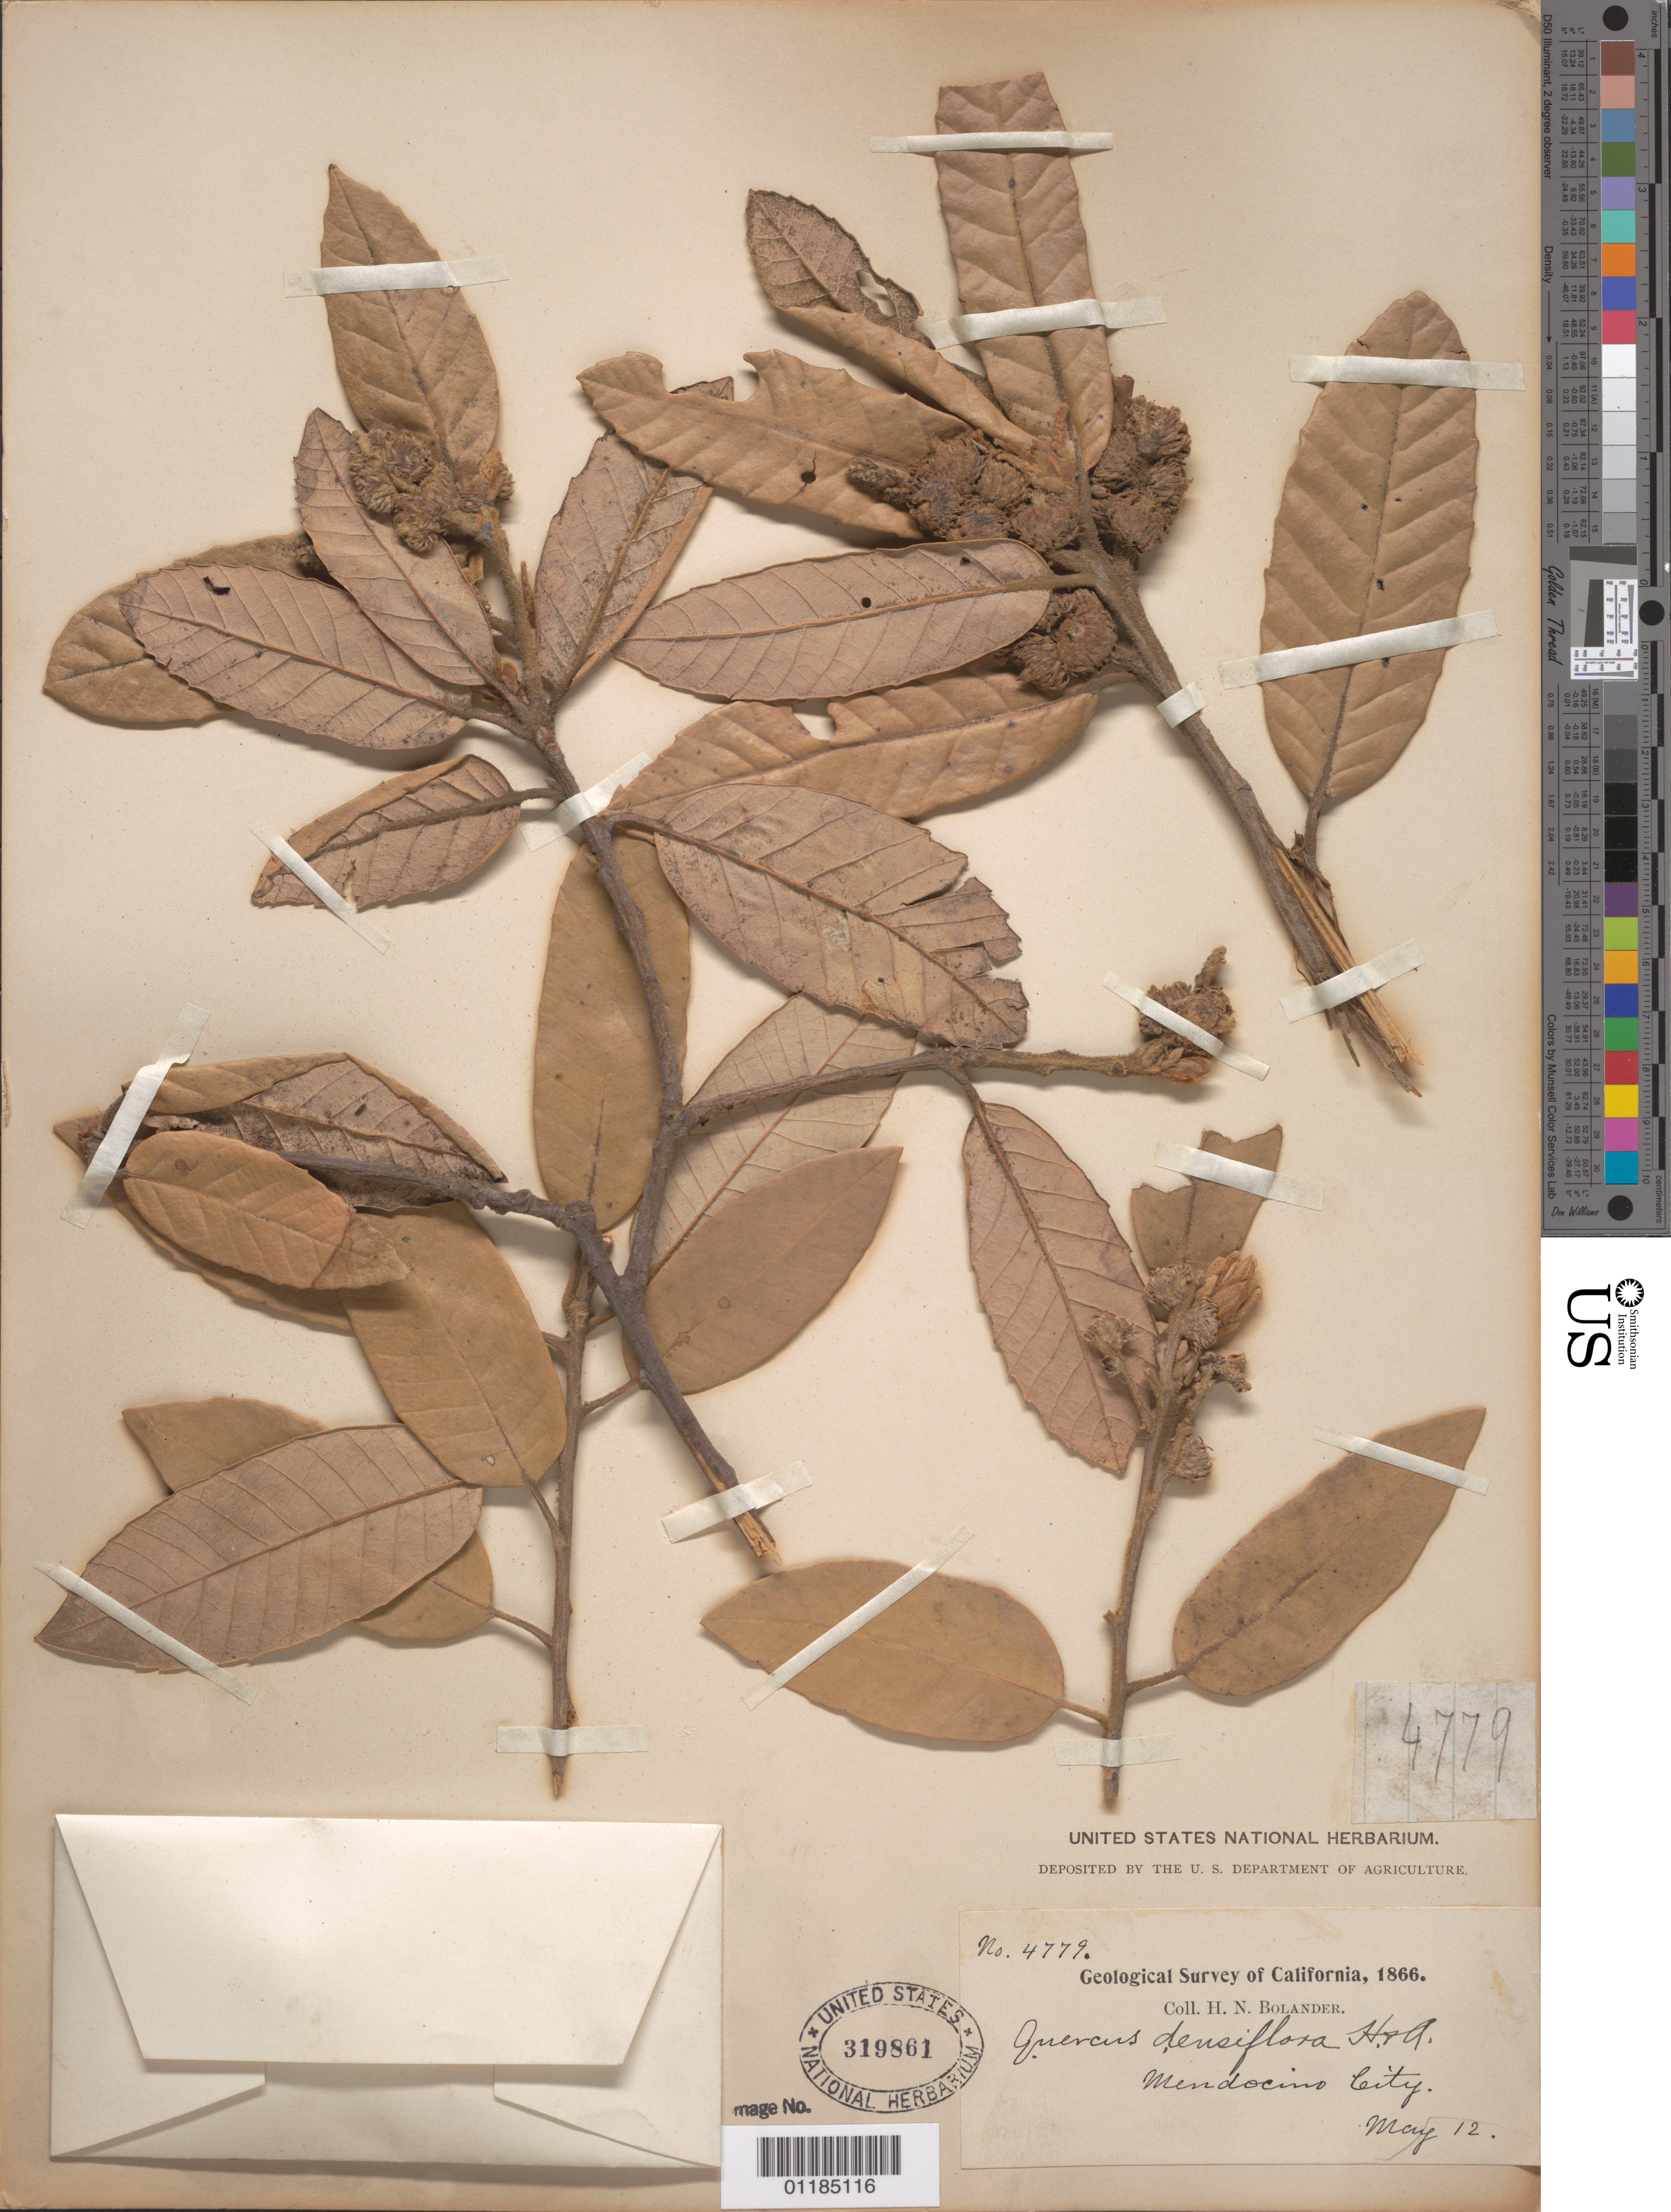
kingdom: Plantae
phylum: Tracheophyta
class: Magnoliopsida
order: Fagales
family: Fagaceae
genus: Quercus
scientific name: Quercus densiflora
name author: Hook. & Arn.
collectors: H. Bolander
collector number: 4779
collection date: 1866-05-12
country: United States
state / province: California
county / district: Mendocino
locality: Mendocino City.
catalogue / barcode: US 319861